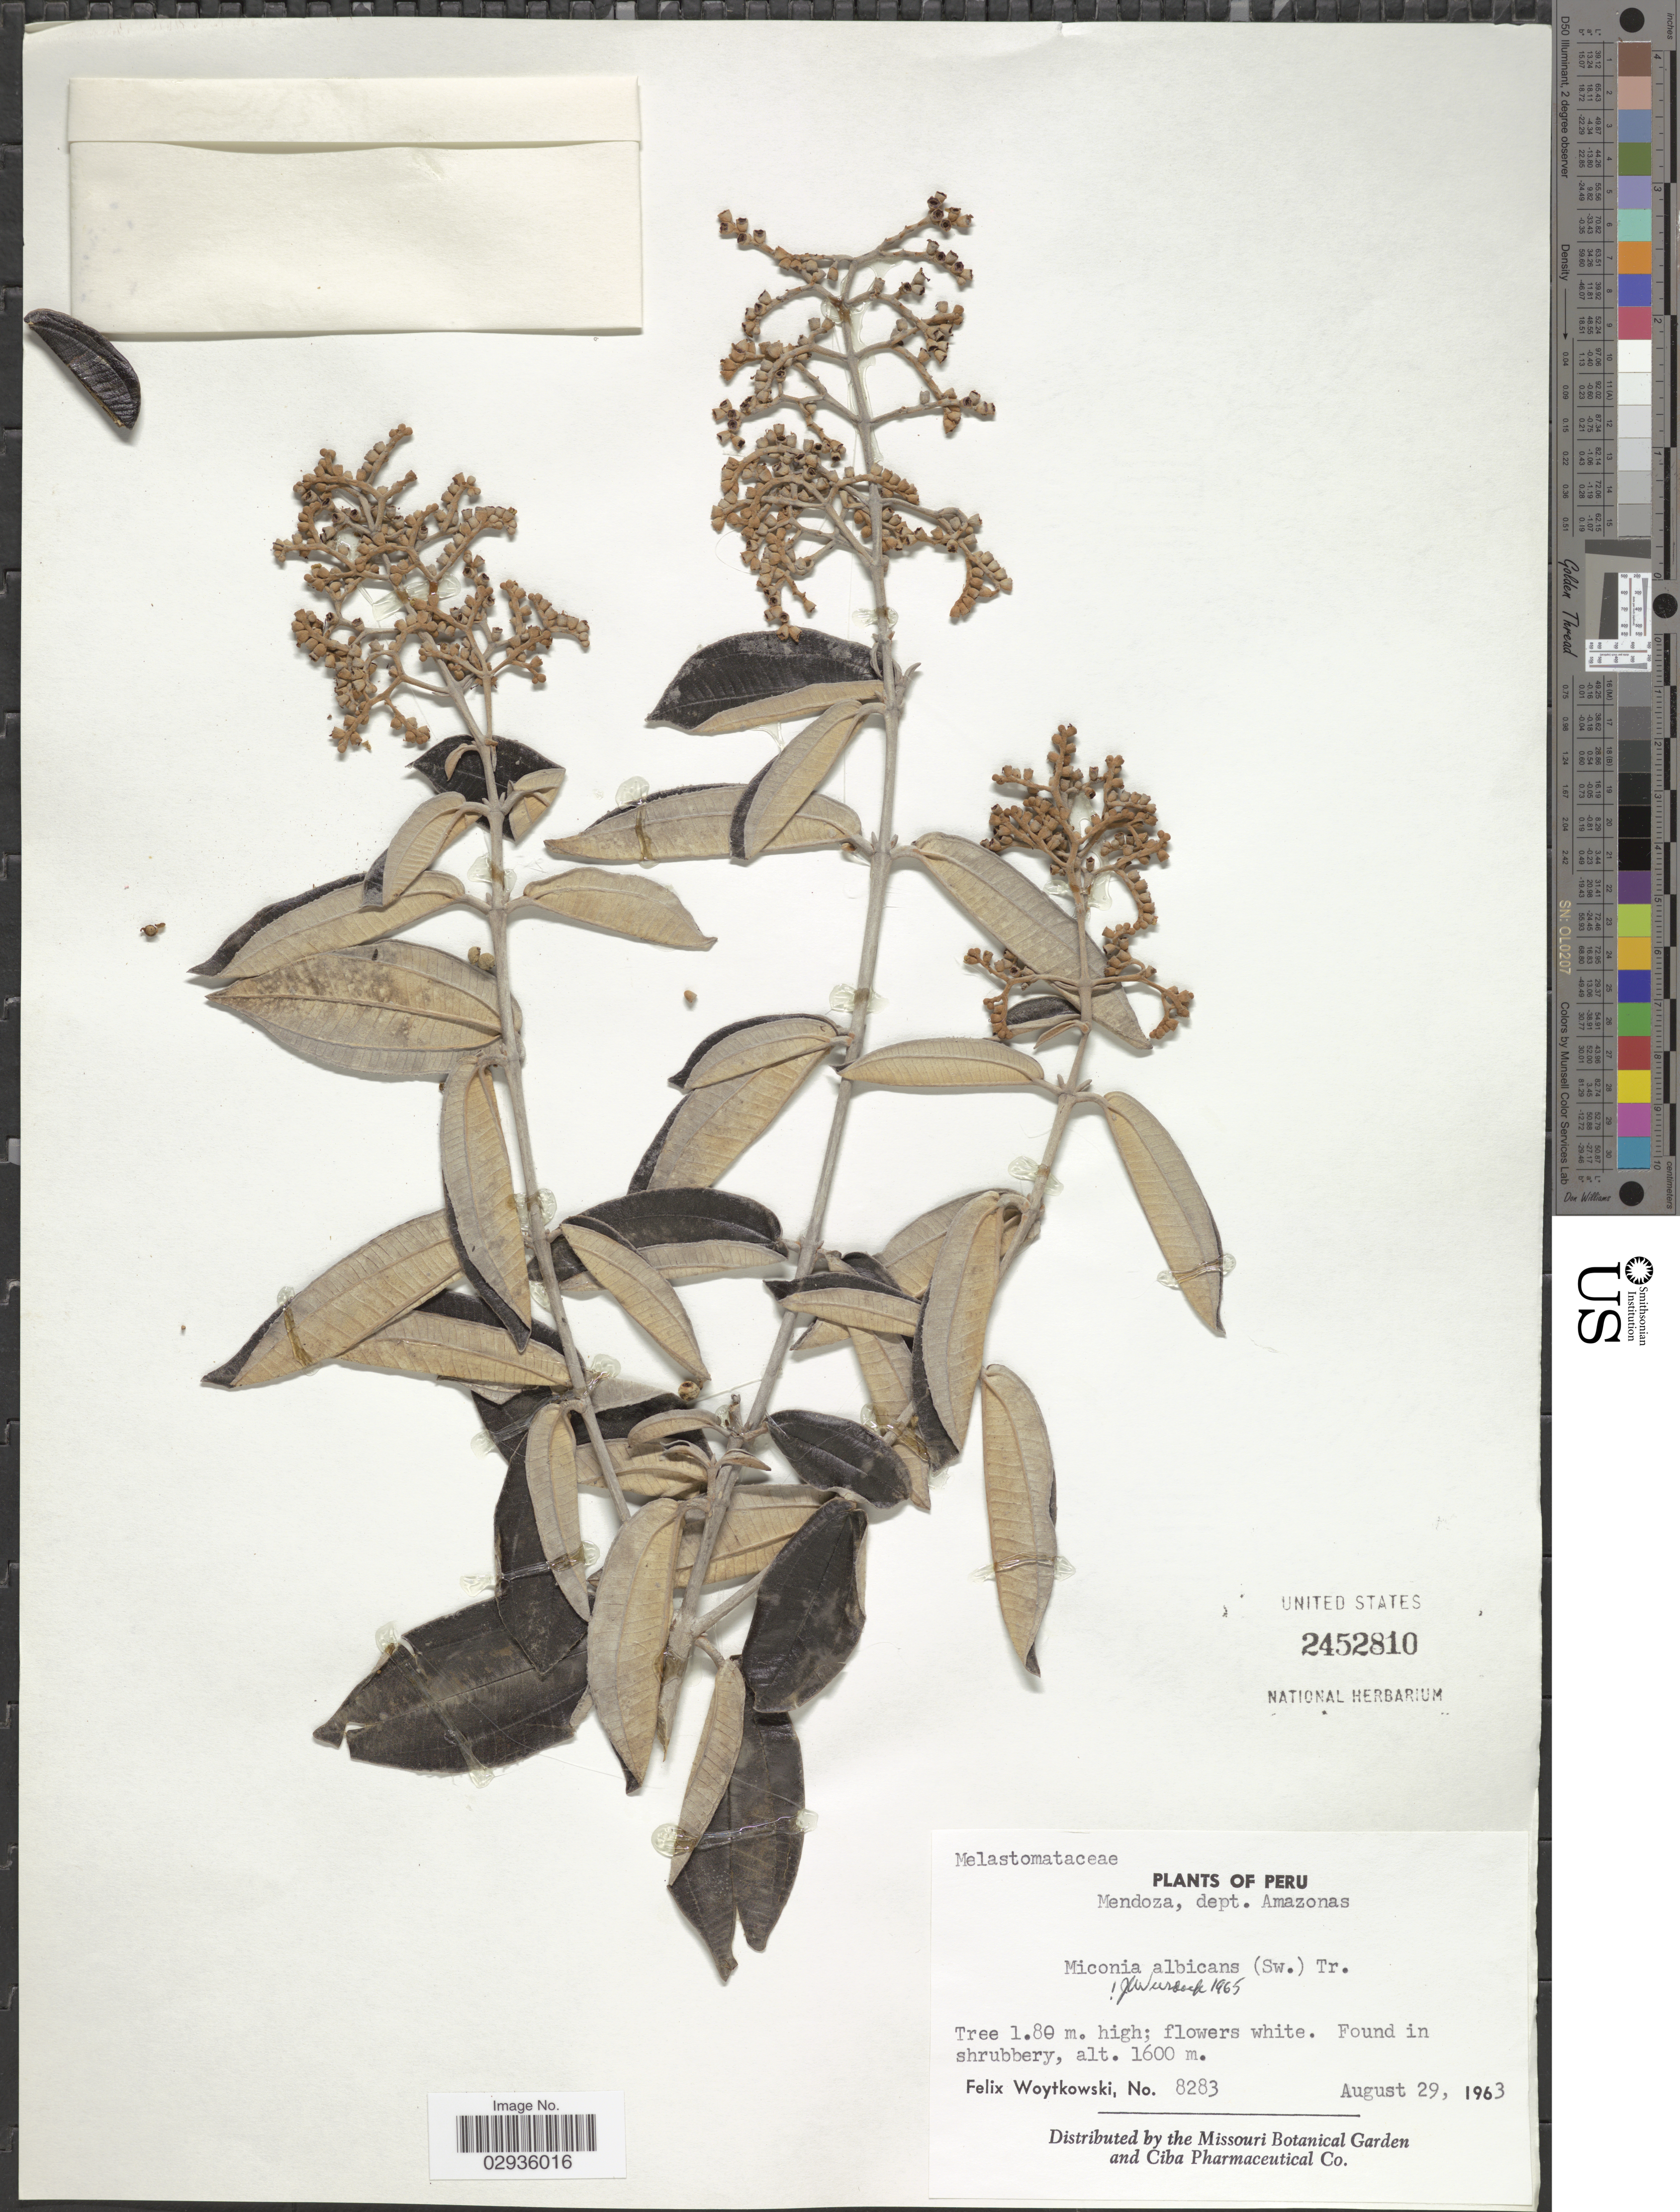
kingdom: Plantae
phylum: Tracheophyta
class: Magnoliopsida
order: Myrtales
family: Melastomataceae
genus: Miconia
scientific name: Miconia albicans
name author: (Sw.) Steud.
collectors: F. Woytkowski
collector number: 8283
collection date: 1963-08-29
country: Peru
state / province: Amazonas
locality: Mendoza, dept. Amazonas.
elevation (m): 1600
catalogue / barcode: US 2452810